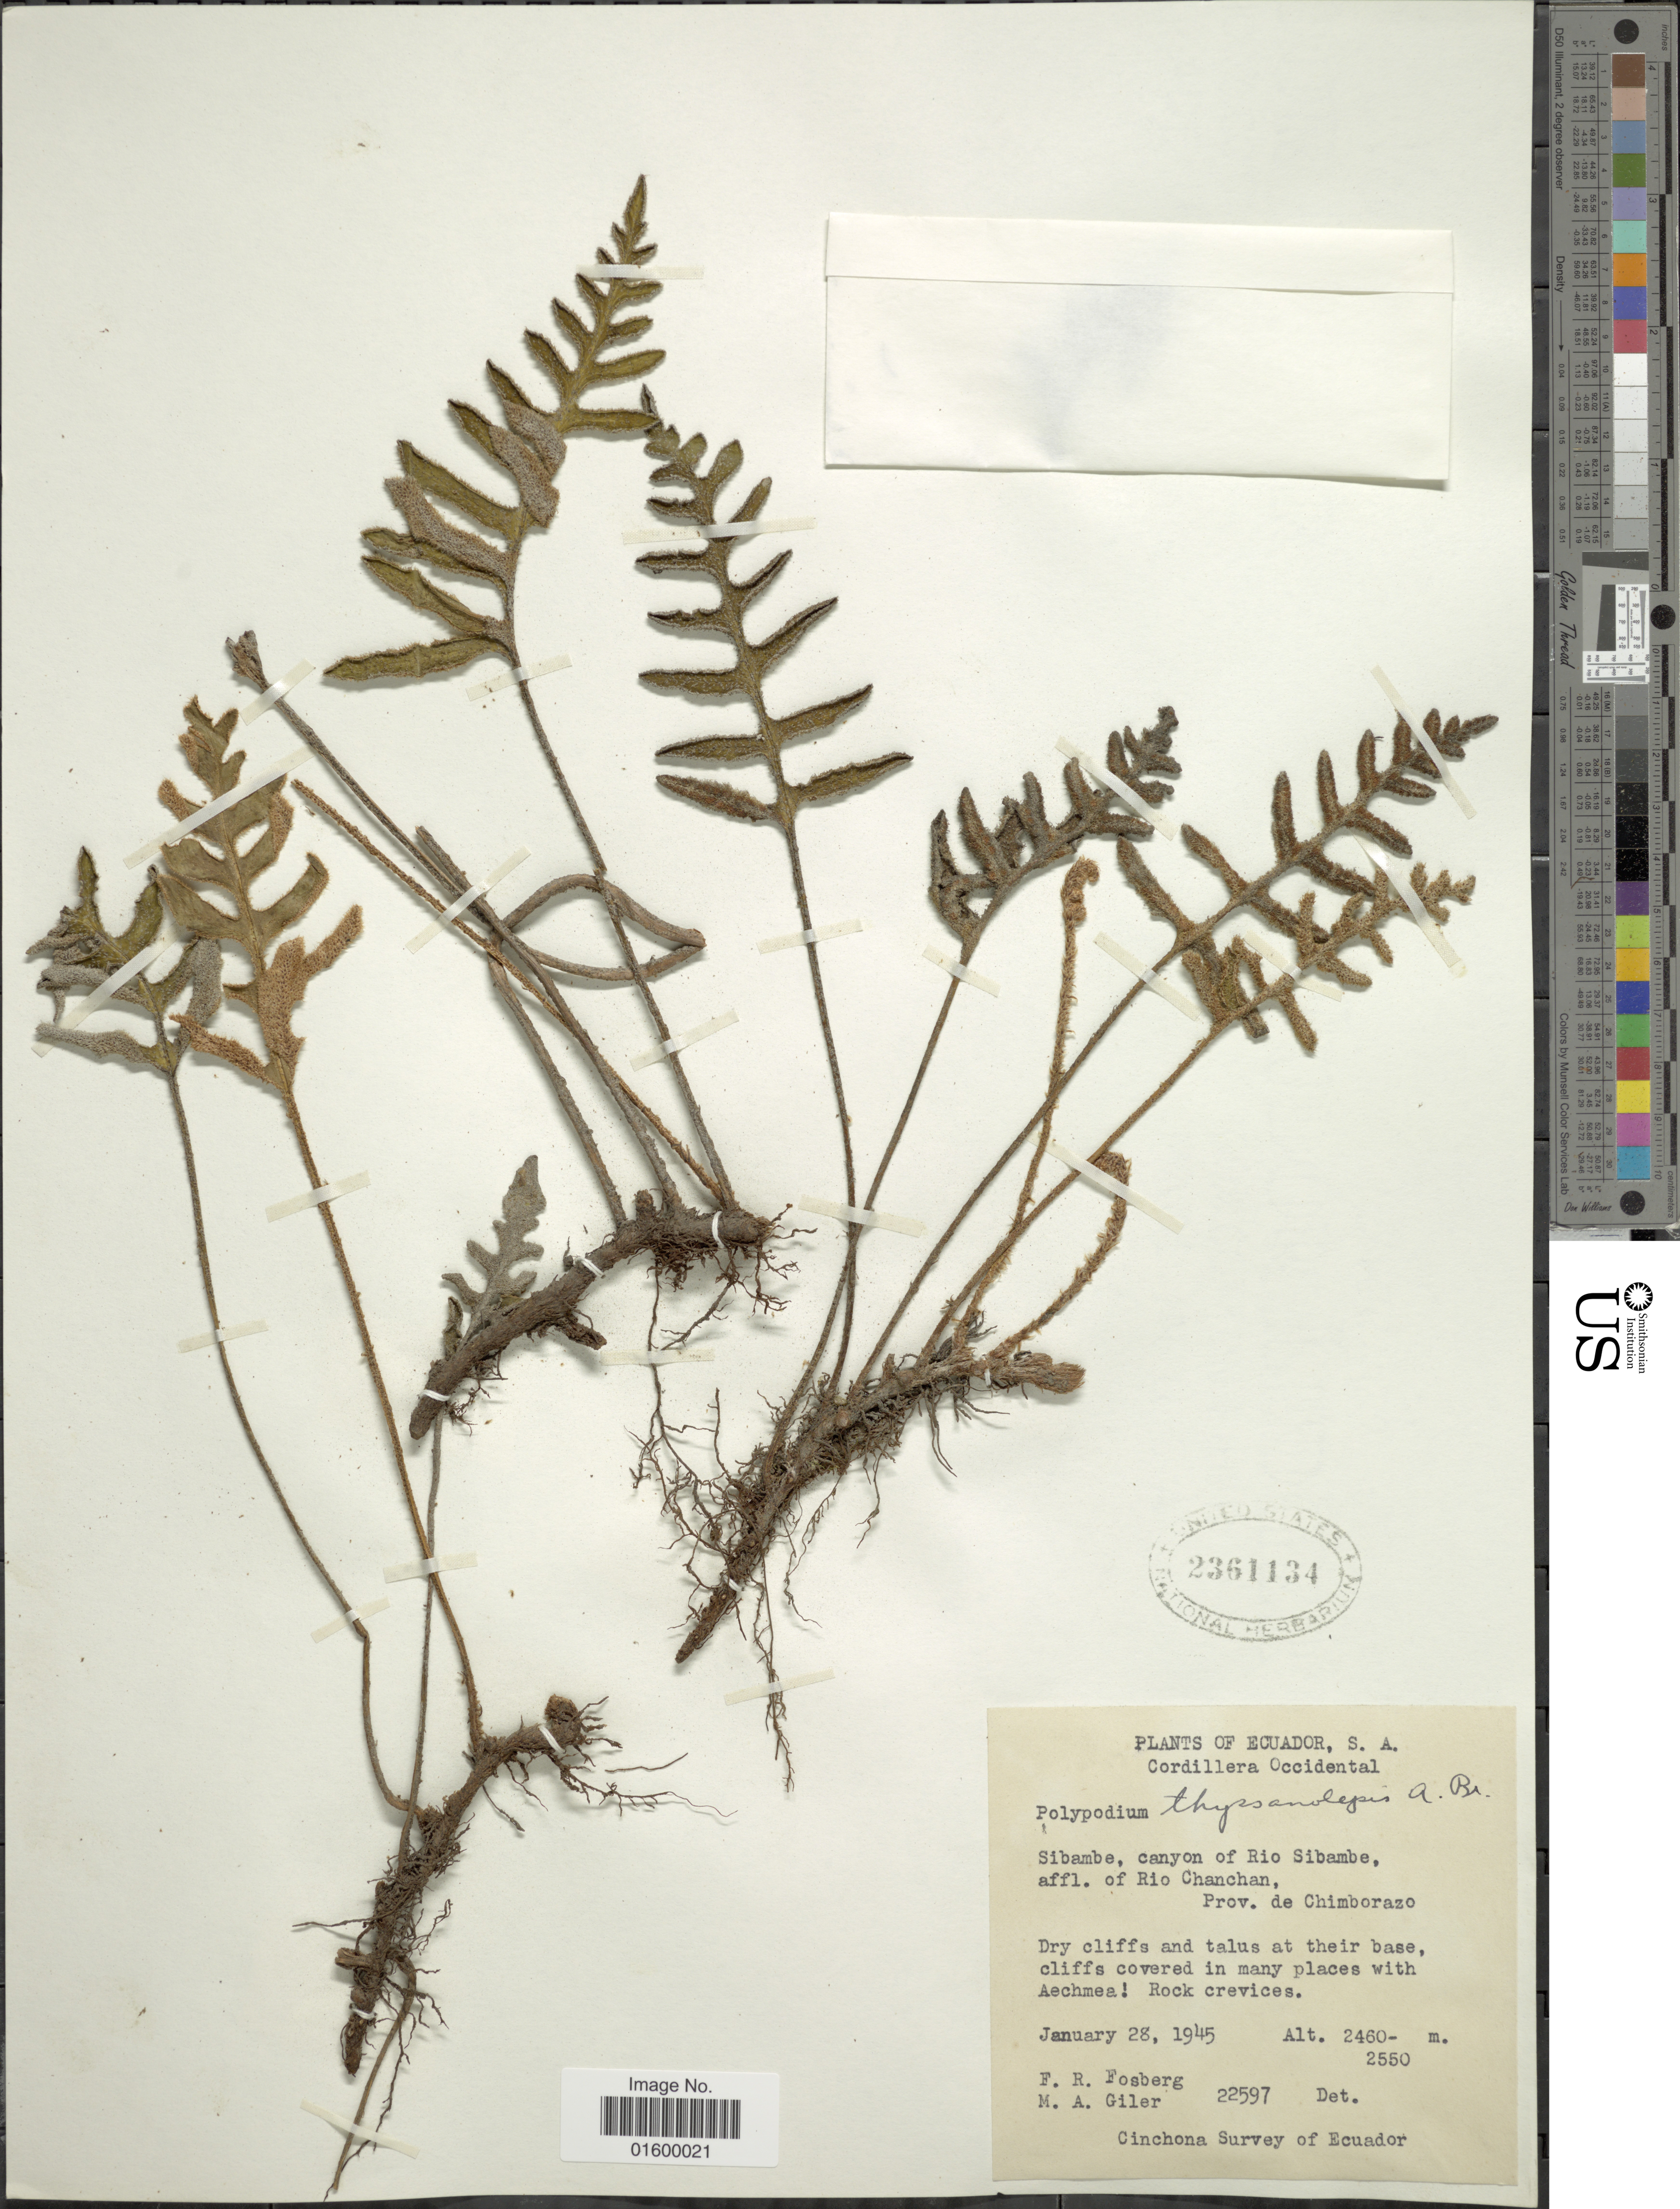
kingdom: Plantae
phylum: Tracheophyta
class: Polypodiopsida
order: Polypodiales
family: Polypodiaceae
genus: Pleopeltis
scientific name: Pleopeltis thyssanolepis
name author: (A. Braun ex Klotzsch) E.G. Andrews & Windham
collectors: F. R. Fosberg & M. Giler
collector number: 22597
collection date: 1945-01-28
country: Ecuador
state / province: Chimborazo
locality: Ecuador, S. A., Cordillera Occidental, Simbambe, canyon of Rio Simbambe, affl. of Rio Chanchan, Prov. de Chimborazo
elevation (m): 2460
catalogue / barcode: US 2361134